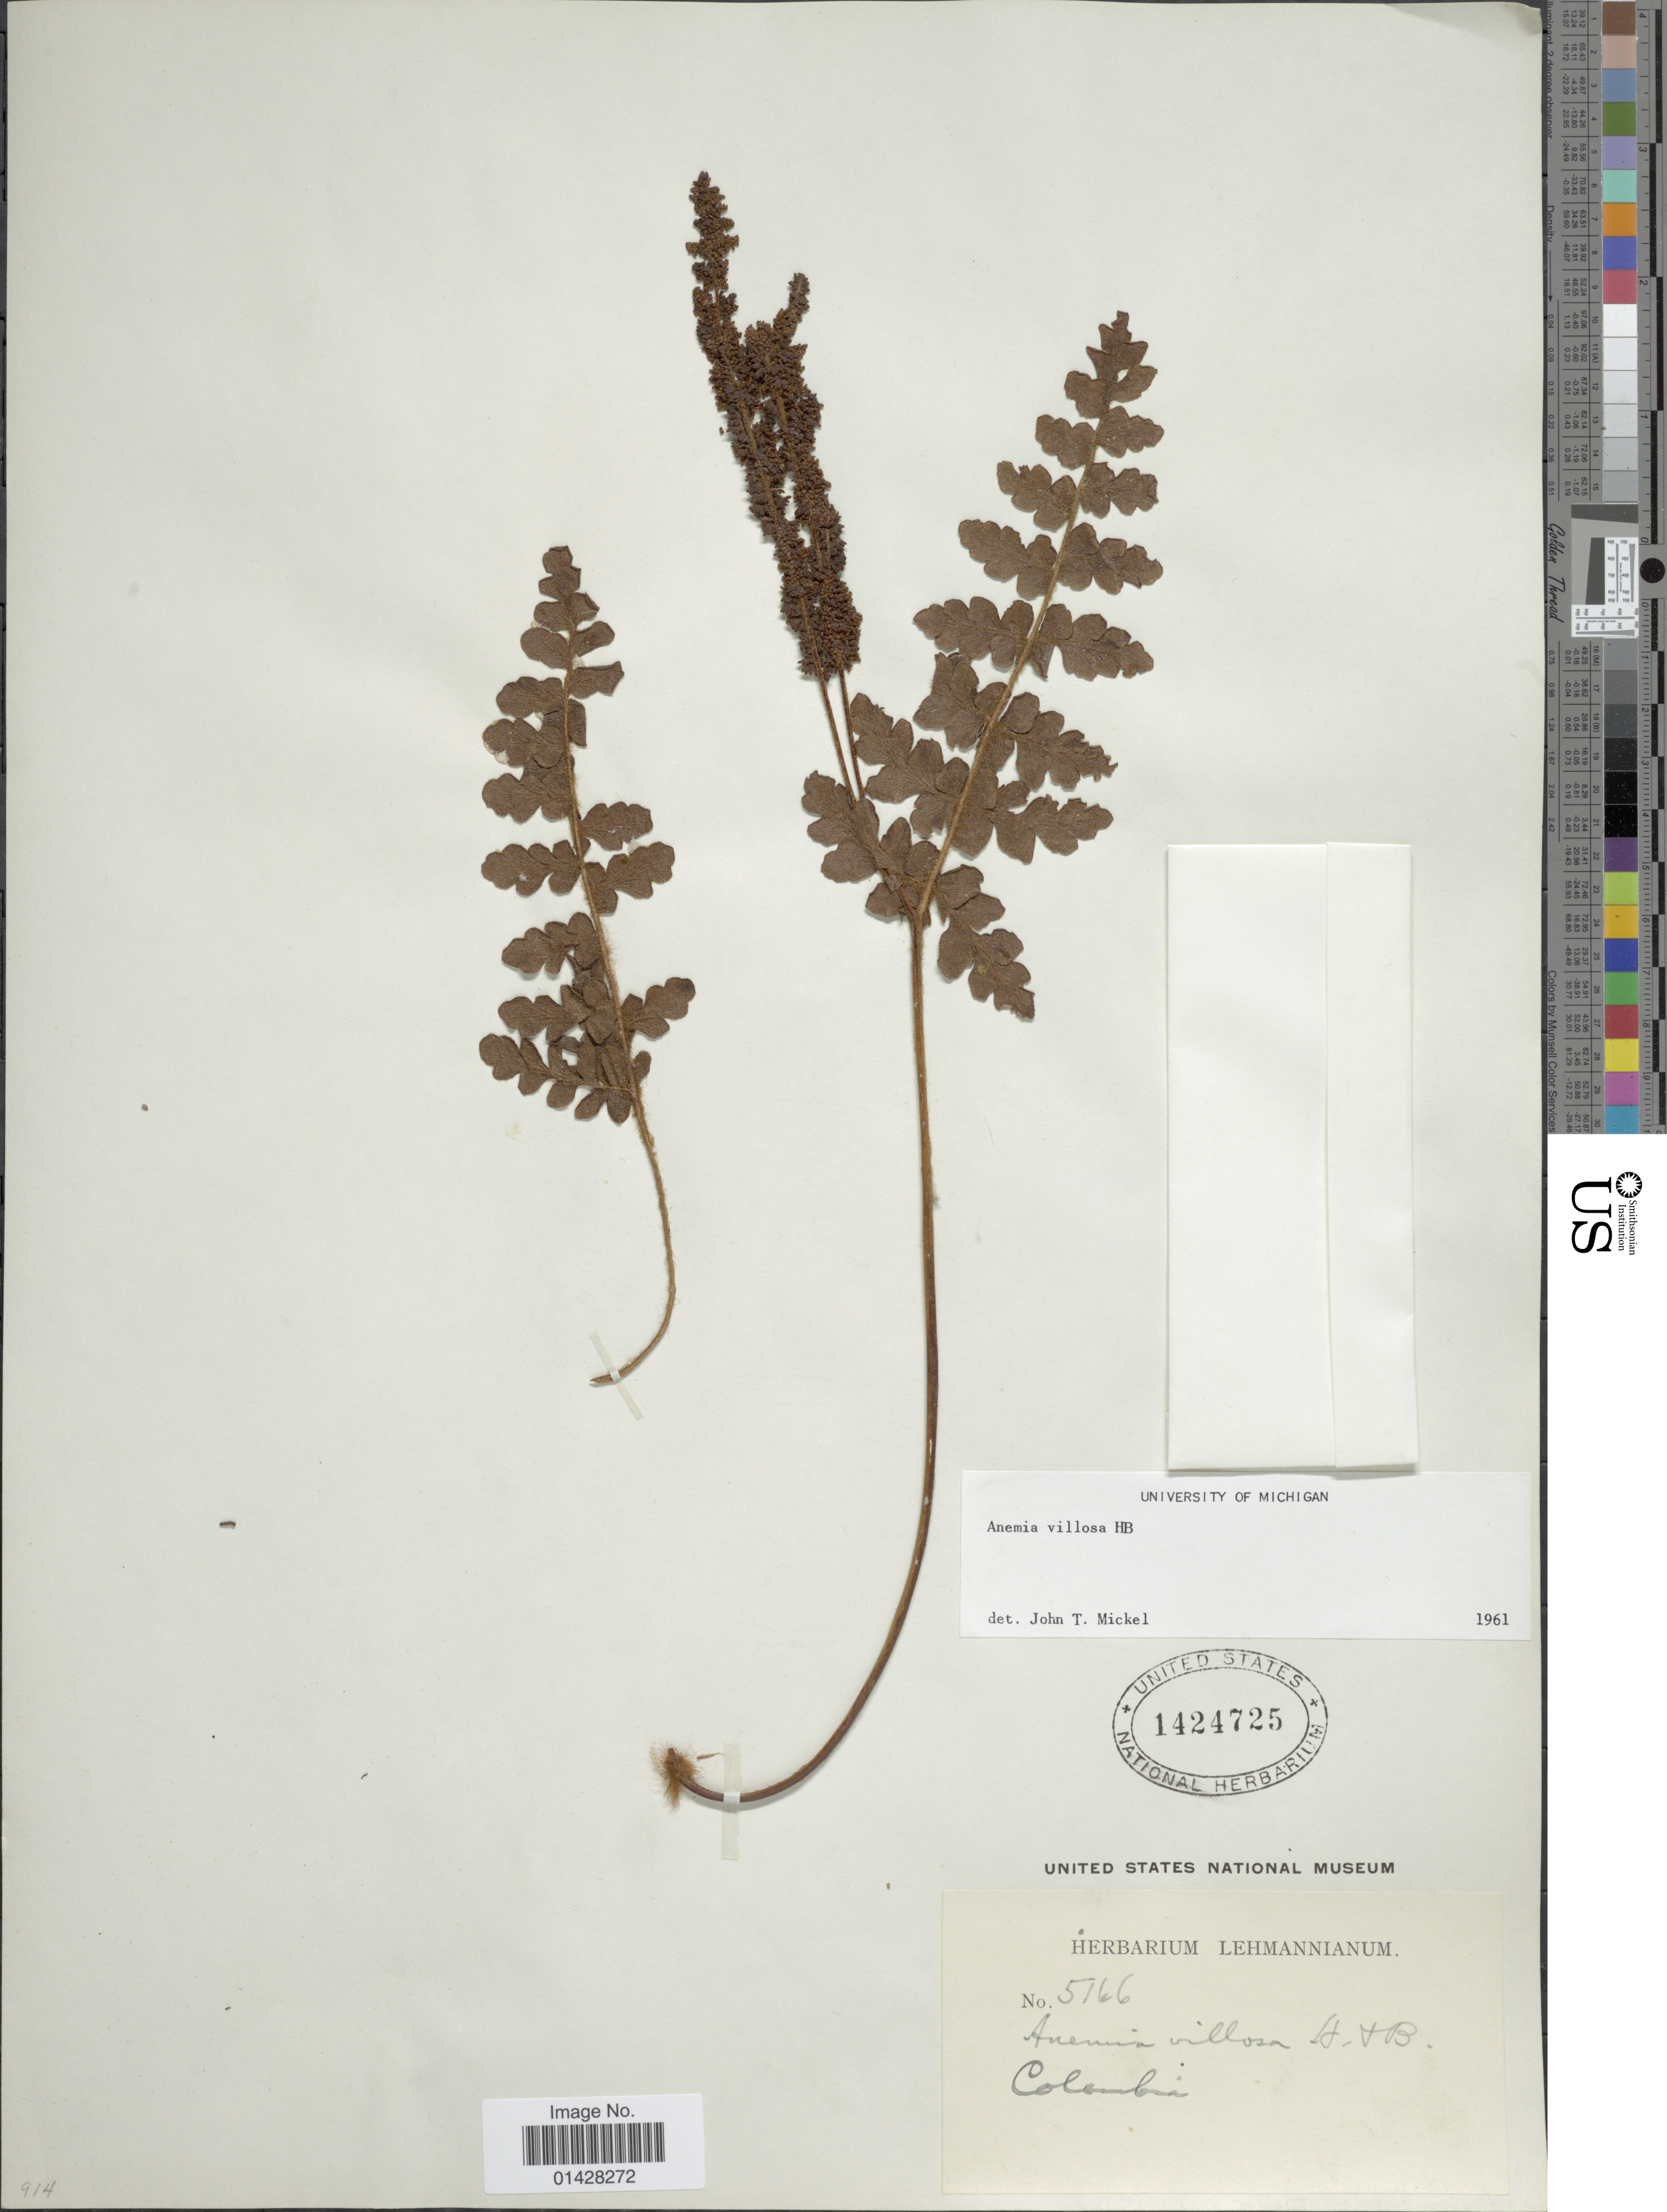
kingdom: Plantae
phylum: Tracheophyta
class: Polypodiopsida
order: Schizaeales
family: Anemiaceae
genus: Anemia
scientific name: Anemia villosa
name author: Humb. & Bonpl. ex Willd.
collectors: ex herb. Lehmannianum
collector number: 5166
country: Colombia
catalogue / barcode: US 1424725